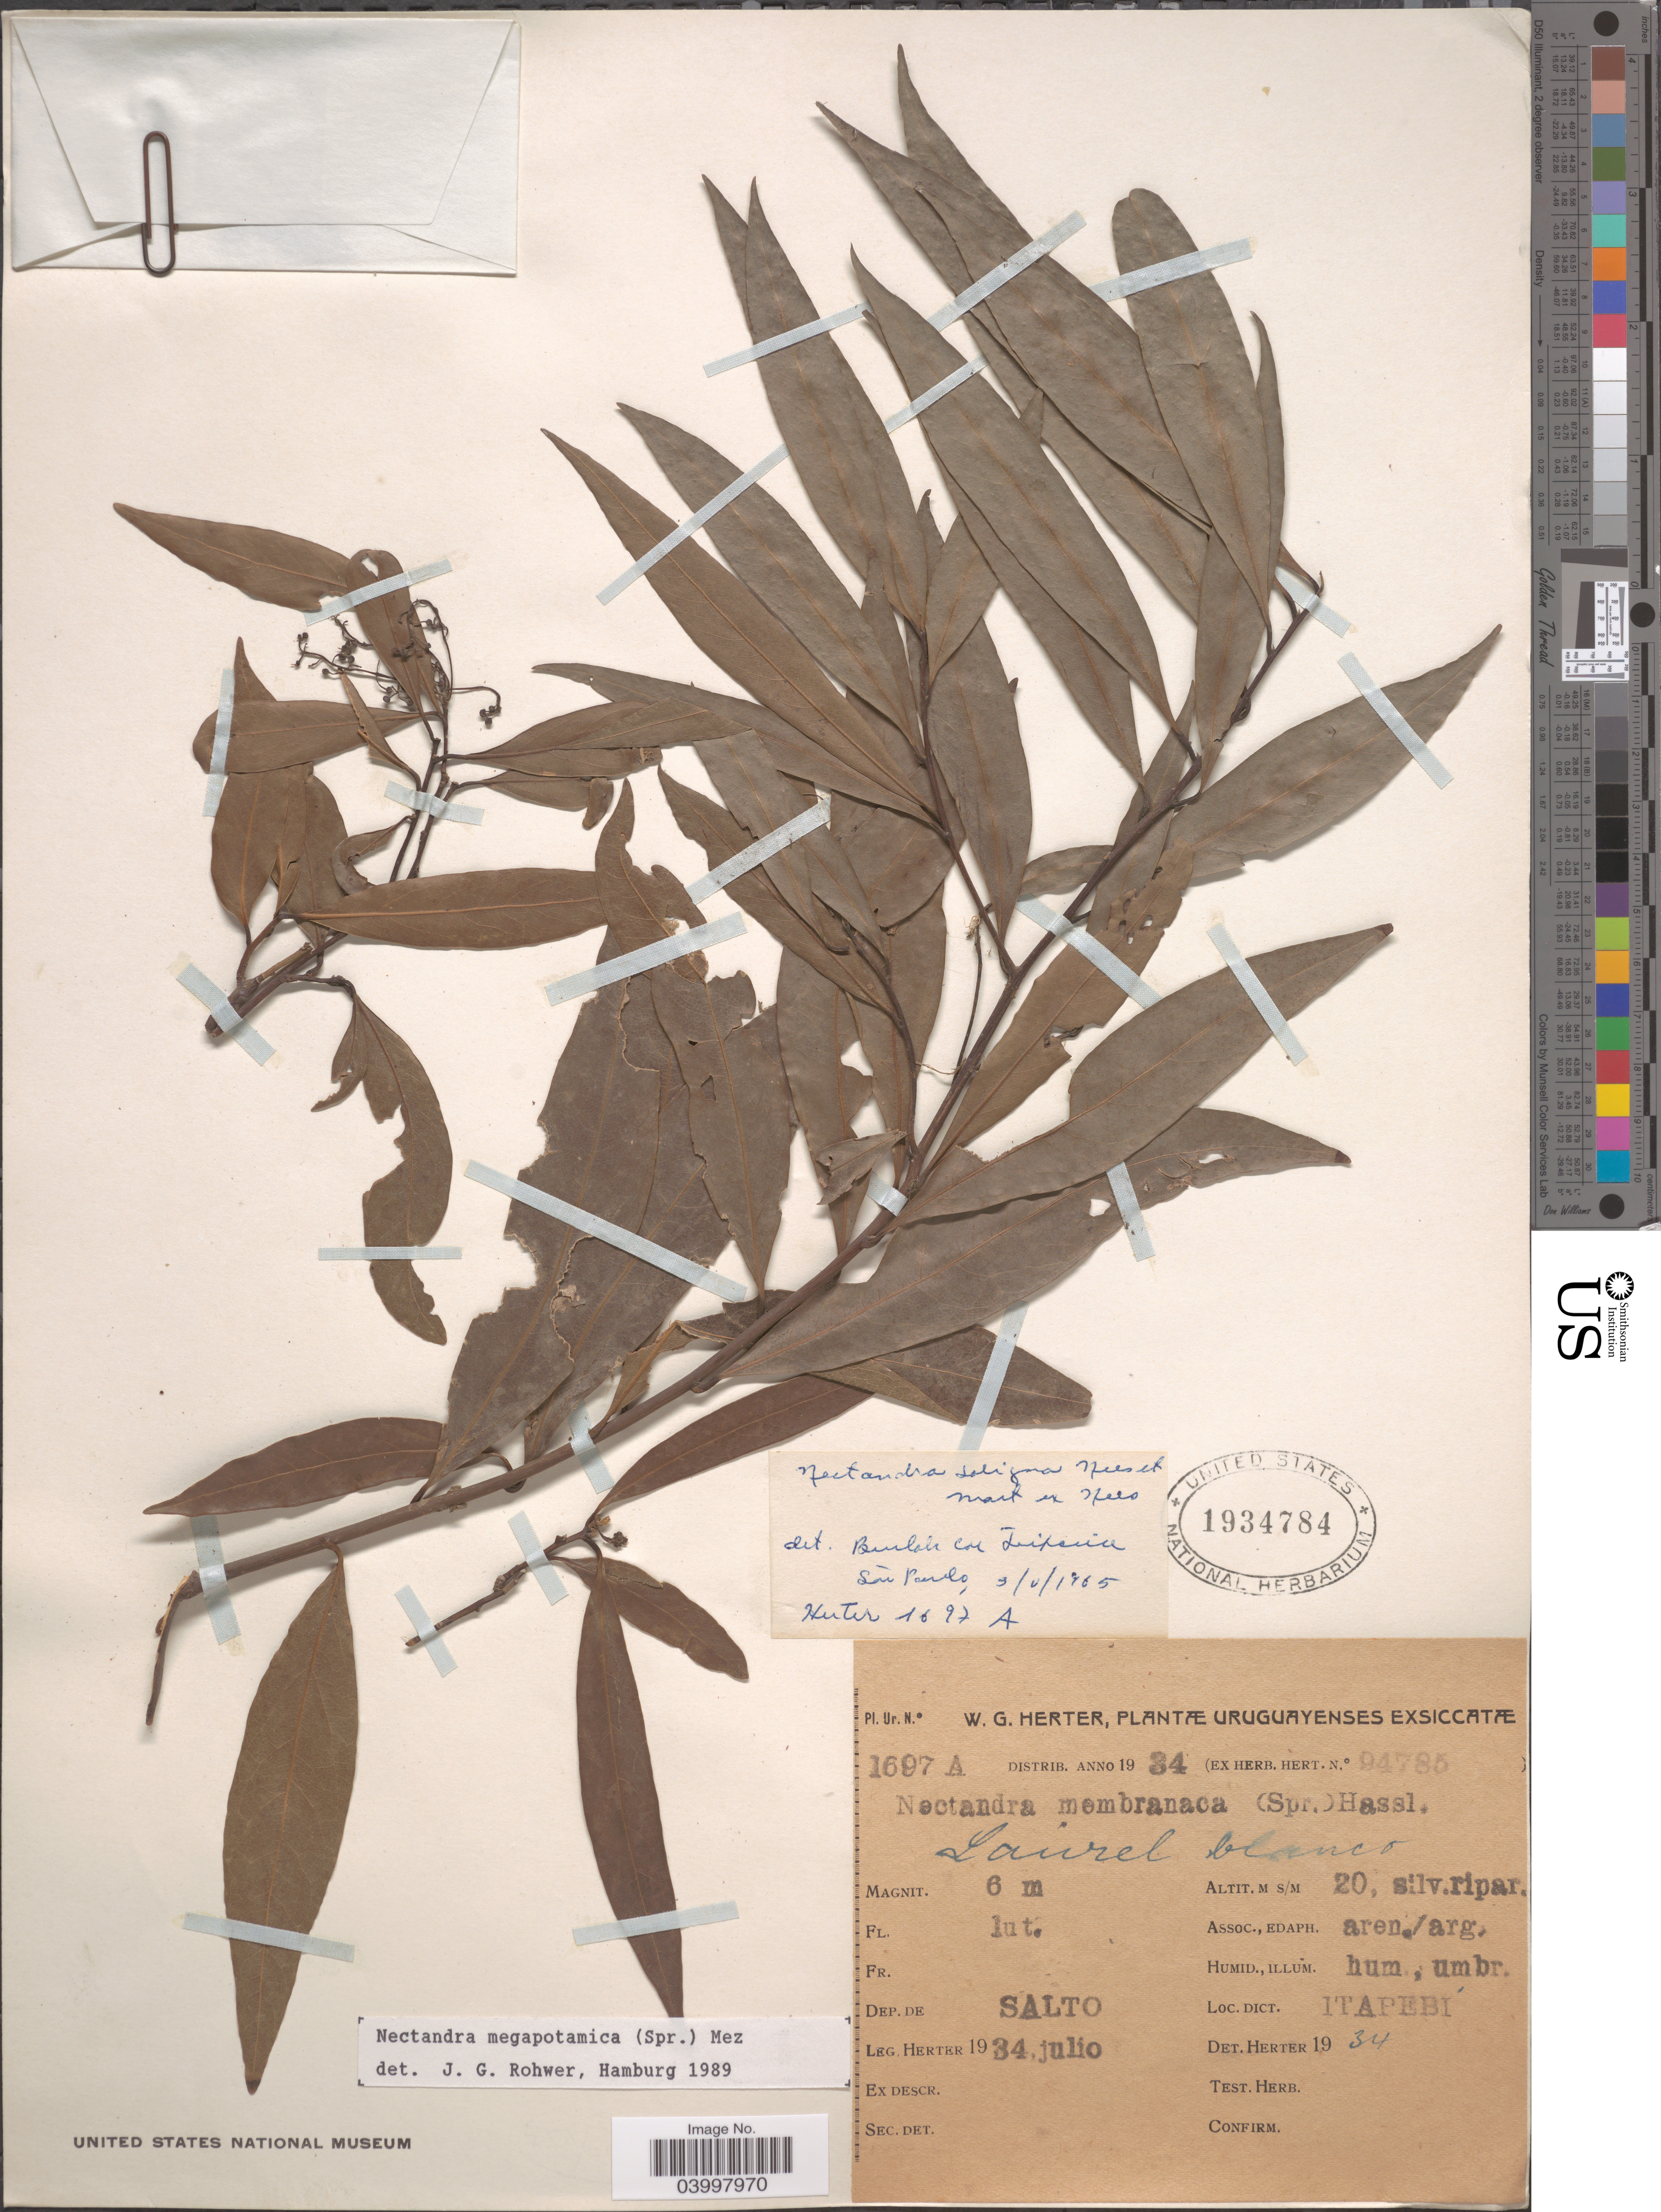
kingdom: Plantae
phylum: Tracheophyta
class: Magnoliopsida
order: Laurales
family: Lauraceae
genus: Nectandra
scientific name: Nectandra megapotamica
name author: Mez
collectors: W. G. Herter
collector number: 1697A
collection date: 1934-07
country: Uruguay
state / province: Salto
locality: Dep. de Salto. Itapebí.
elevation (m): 20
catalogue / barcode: US 1934784